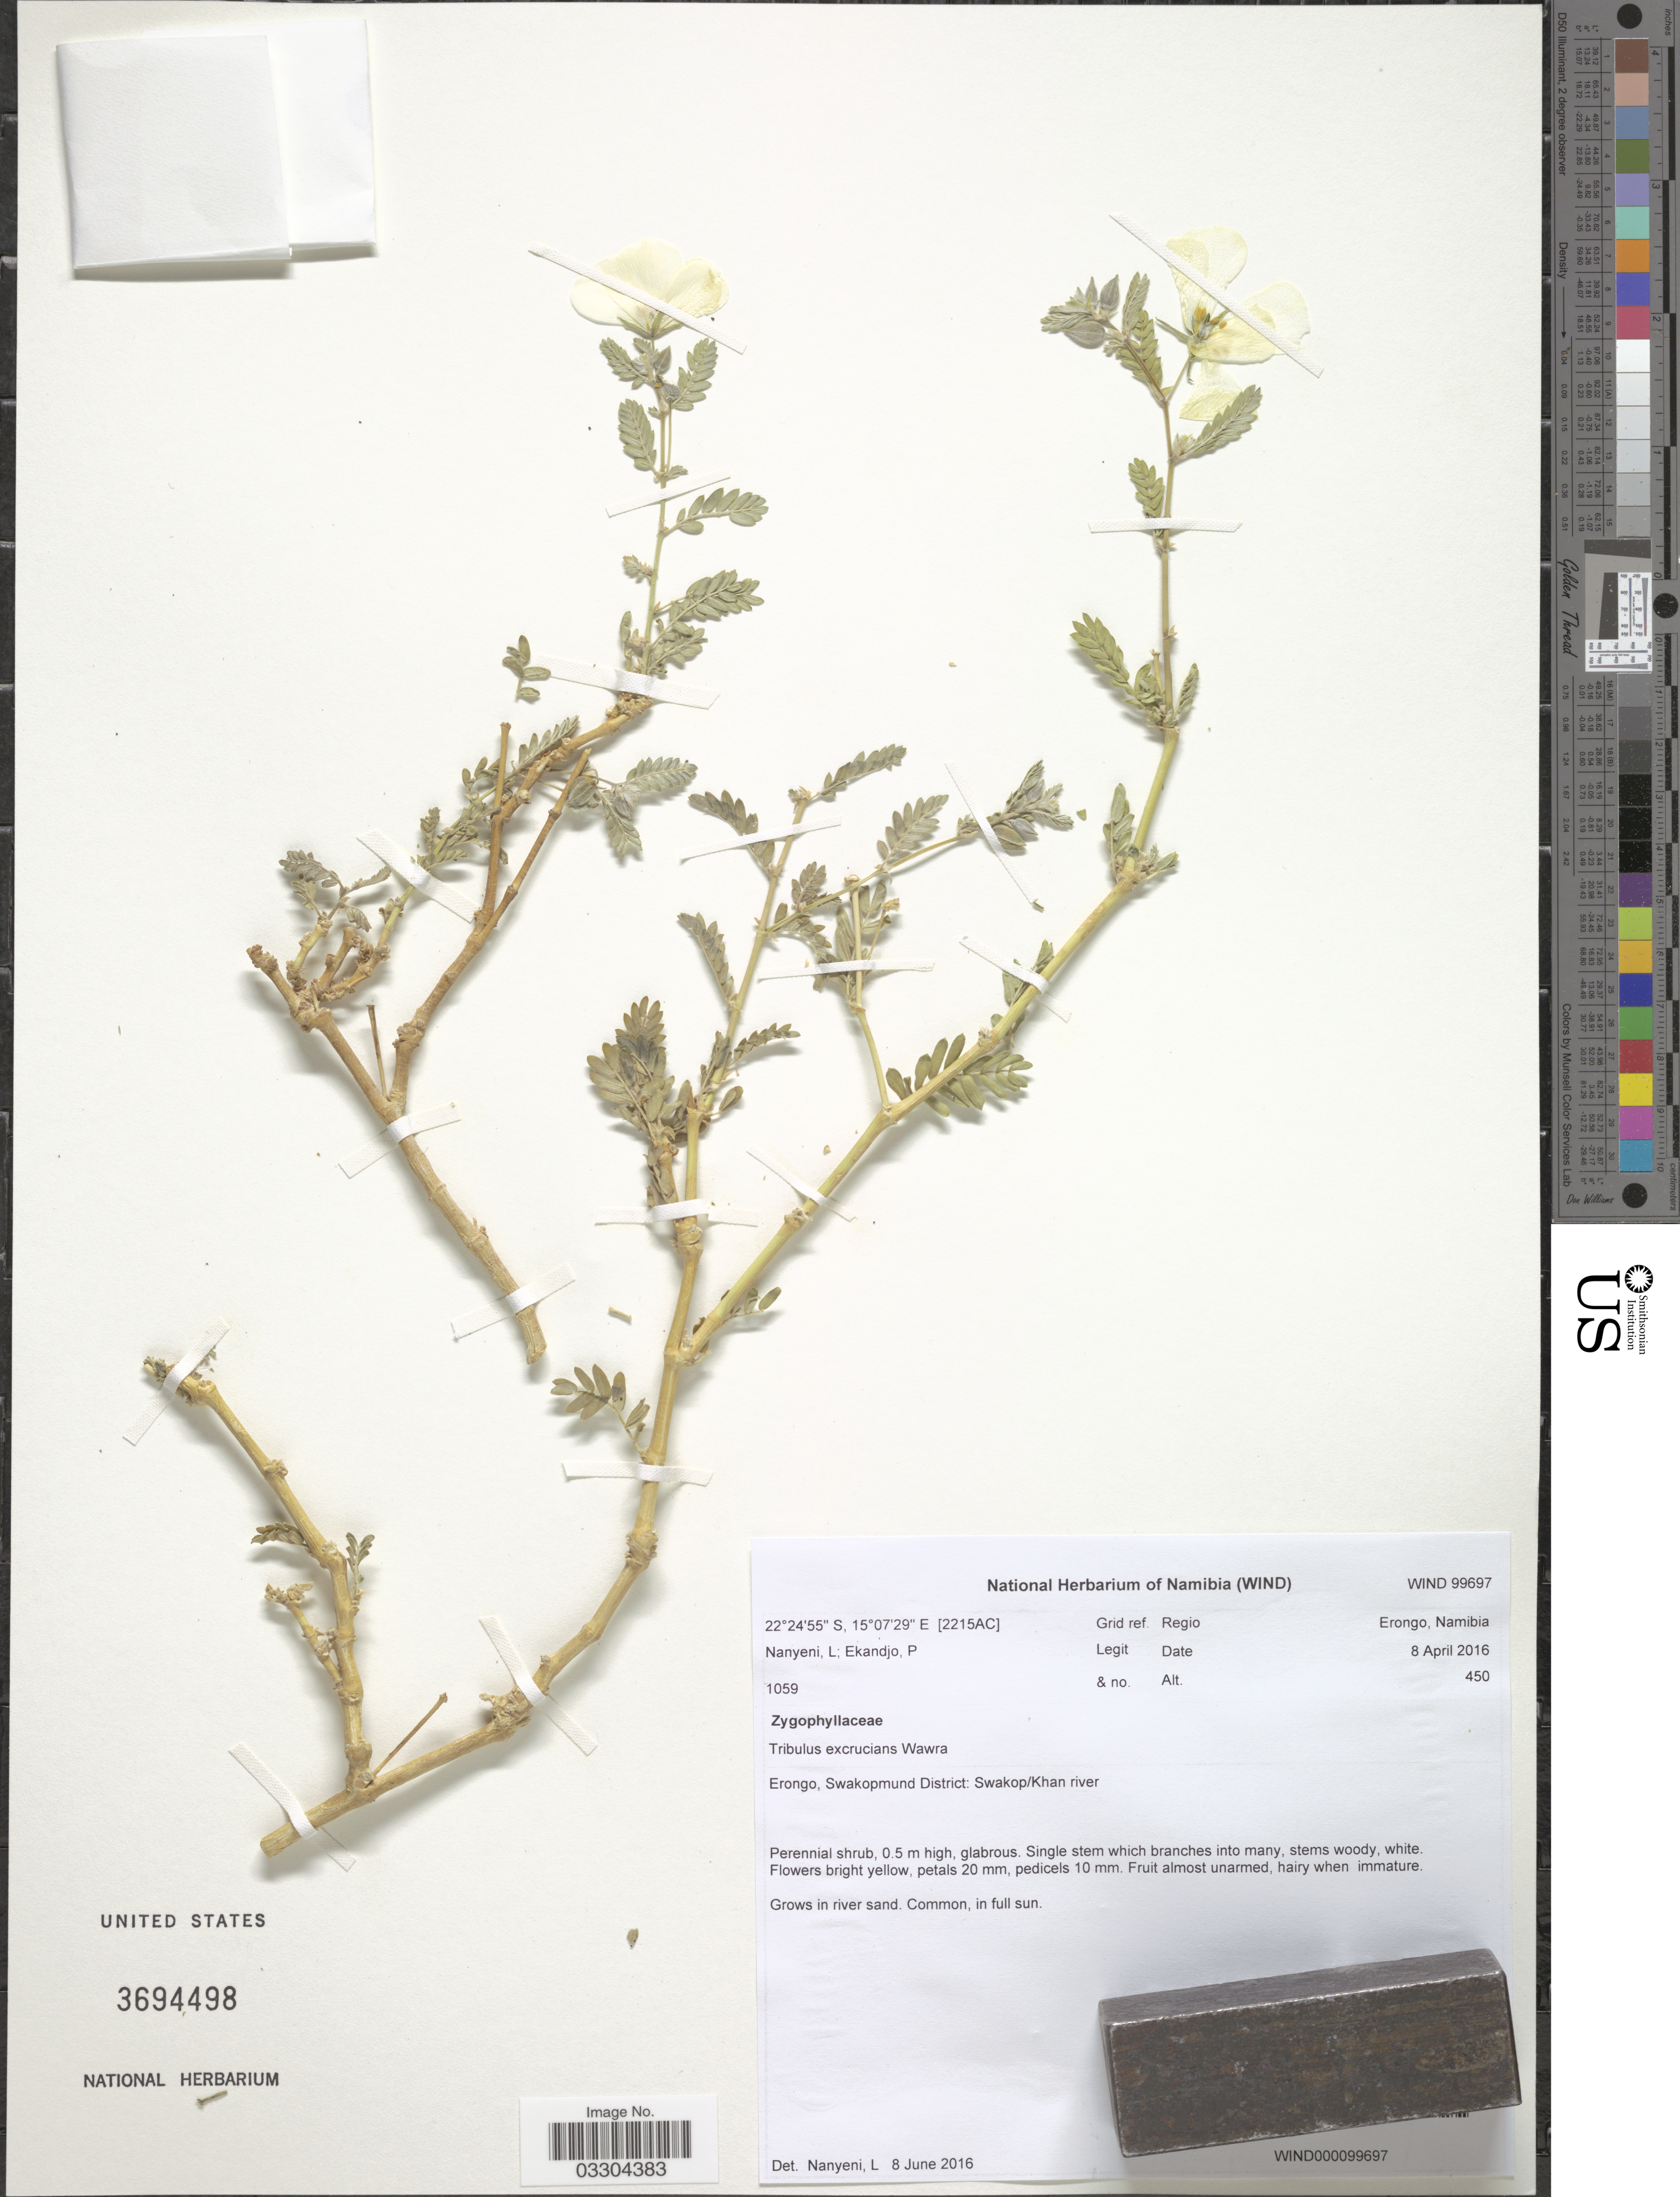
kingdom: Plantae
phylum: Tracheophyta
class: Magnoliopsida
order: Zygophyllales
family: Zygophyllaceae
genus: Tribulus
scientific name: Tribulus excrucians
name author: Wawra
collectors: L. Nanyeni & P. Ekandjo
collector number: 1059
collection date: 2016-04-08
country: Namibia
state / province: Erongo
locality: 2215AC Grid ref. Erongo, Swakopmund District: Swakop/ Khan river.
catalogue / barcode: US 3694498